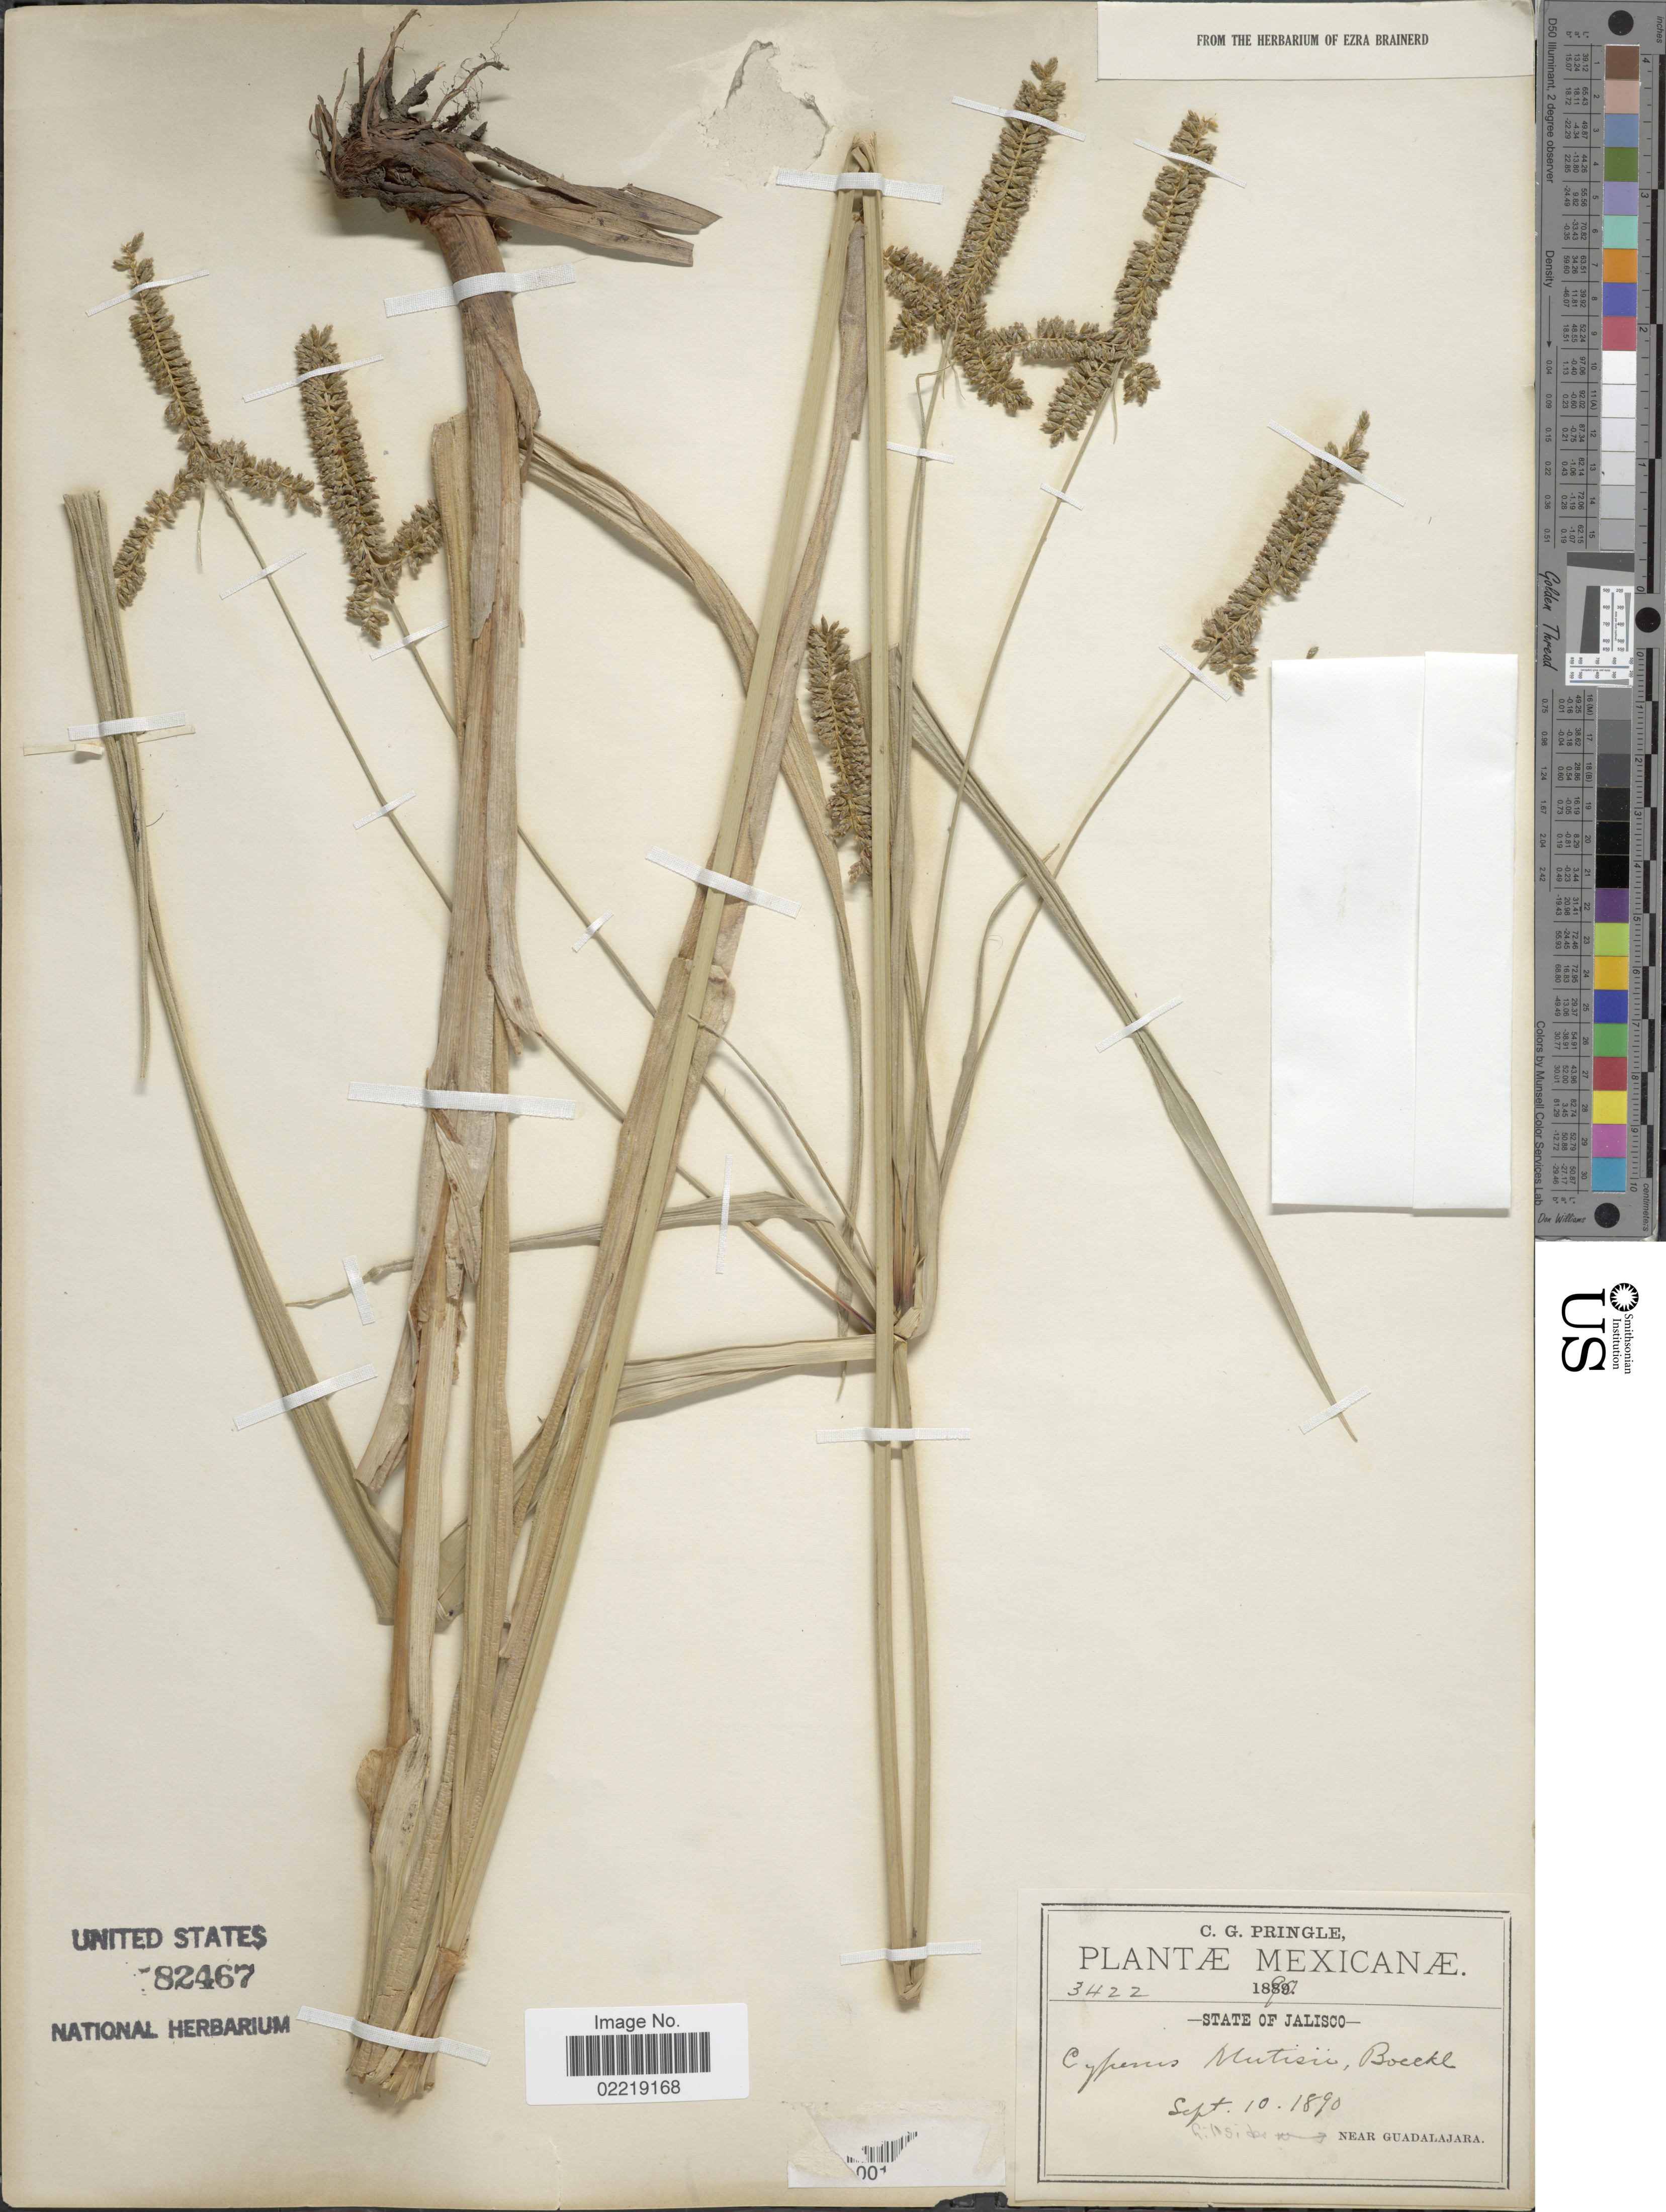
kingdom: Plantae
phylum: Tracheophyta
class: Liliopsida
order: Poales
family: Cyperaceae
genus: Cyperus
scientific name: Cyperus mutisii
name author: (Kunth) Andersson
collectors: C. G. Pringle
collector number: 3422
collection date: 1890-09-10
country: Mexico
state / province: Jalisco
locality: State of Jalisco. near Guadalajara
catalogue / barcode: US 82467